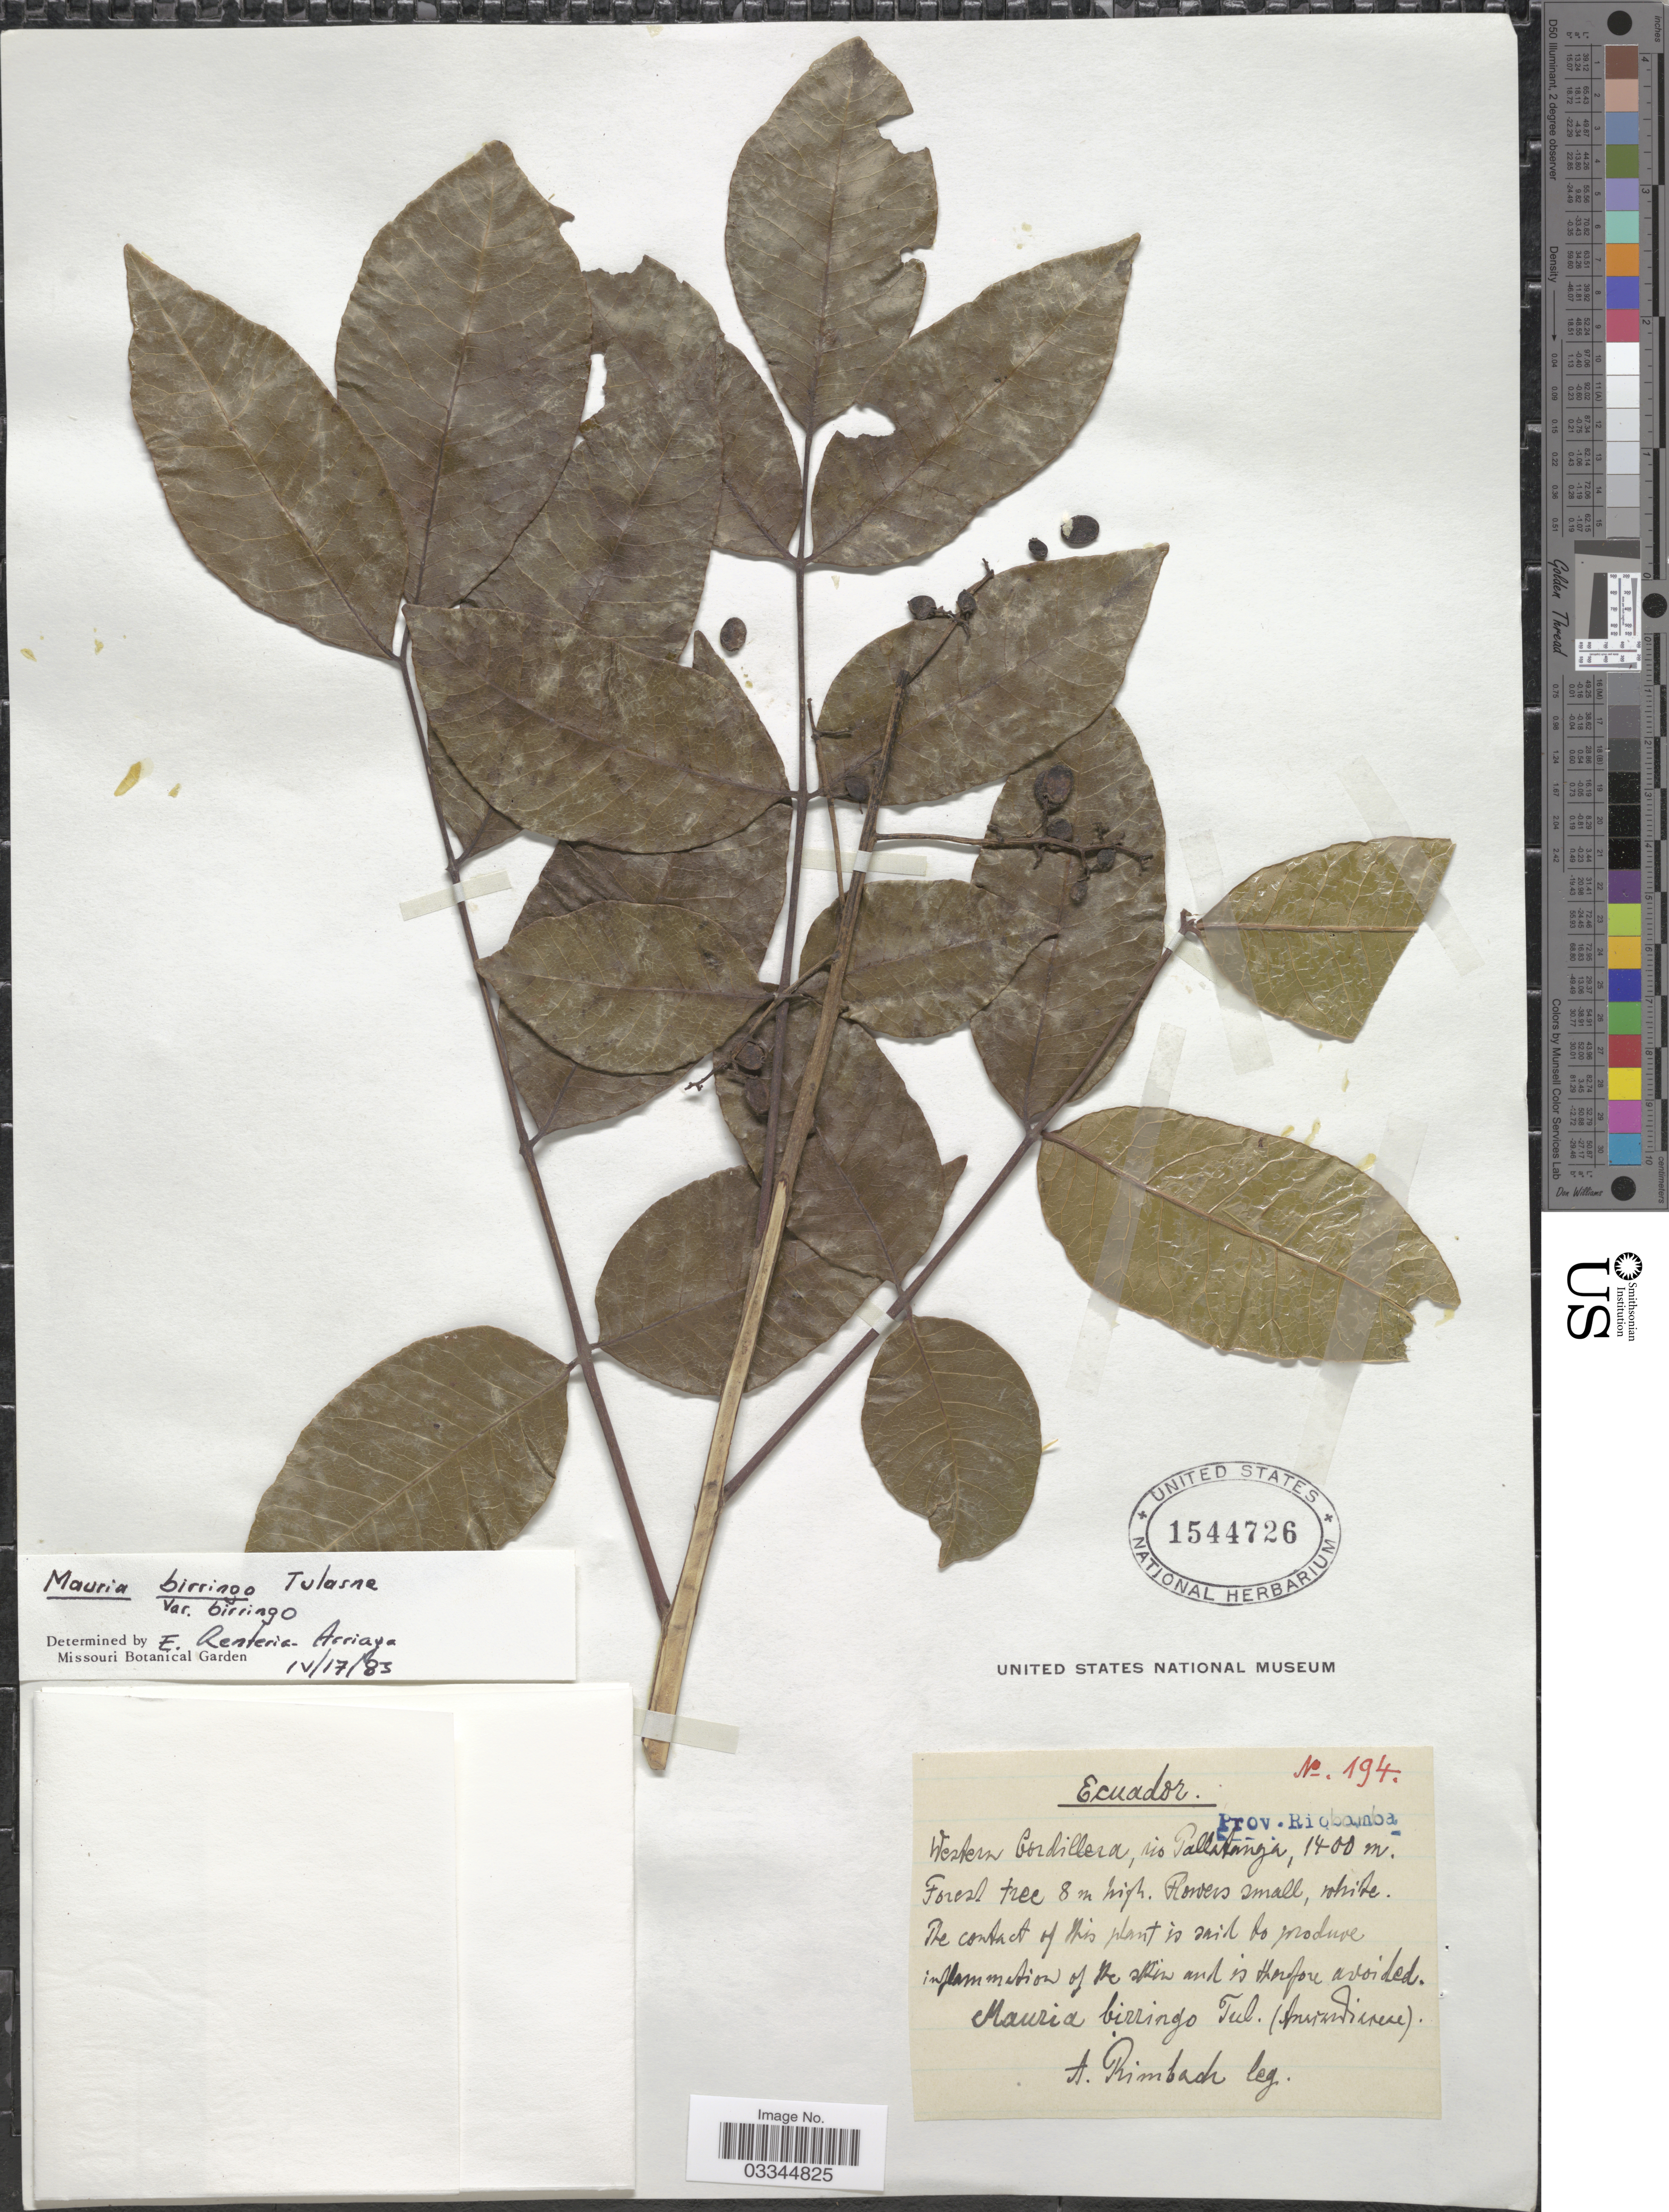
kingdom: Plantae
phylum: Tracheophyta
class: Magnoliopsida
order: Sapindales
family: Anacardiaceae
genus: Mauria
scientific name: Mauria biringo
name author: Tul.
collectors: A. Rimbach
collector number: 194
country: Ecuador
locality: Prov. Riobamba, Western Cordillera, rio Pallatanga.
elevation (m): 1400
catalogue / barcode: US 1544726